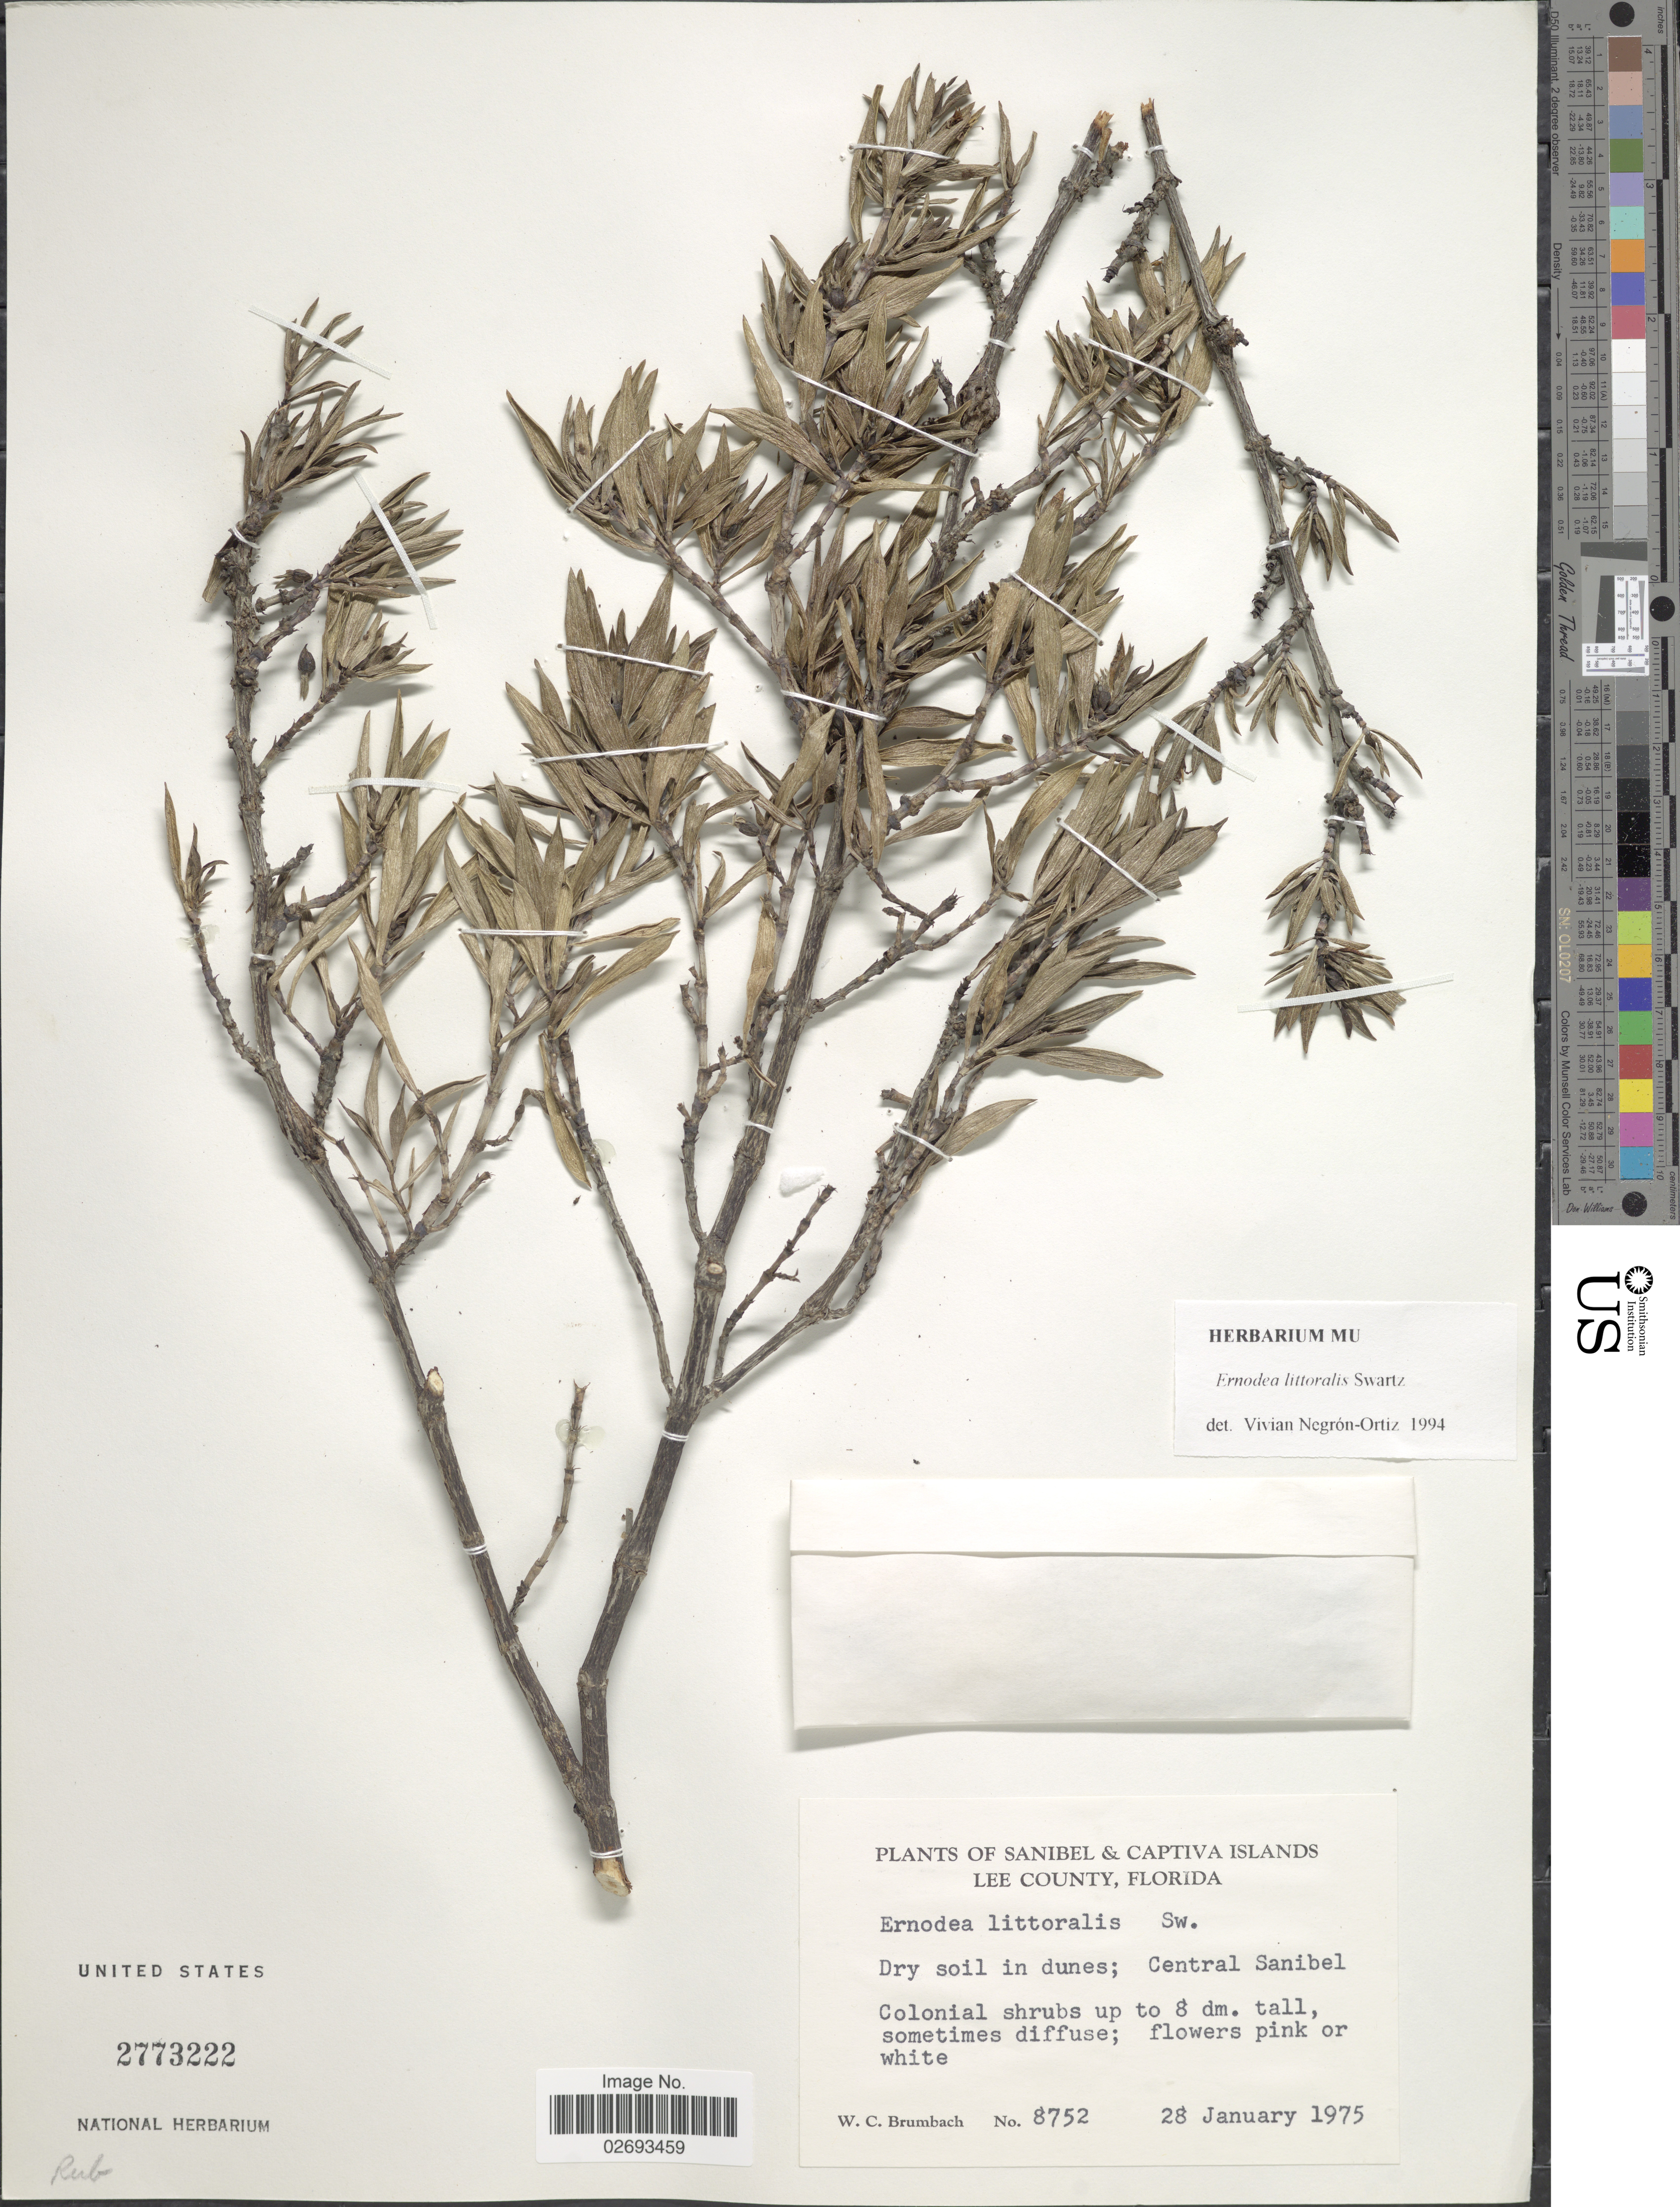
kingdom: Plantae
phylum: Tracheophyta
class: Magnoliopsida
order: Gentianales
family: Rubiaceae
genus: Ernodea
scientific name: Ernodea littoralis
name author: Sw.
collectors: W. C. Brumbach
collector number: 8752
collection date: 1975-01-28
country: United States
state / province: Florida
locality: Sanibel & Captiva Islands. Lee County. Central Sanibel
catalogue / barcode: US 2773222